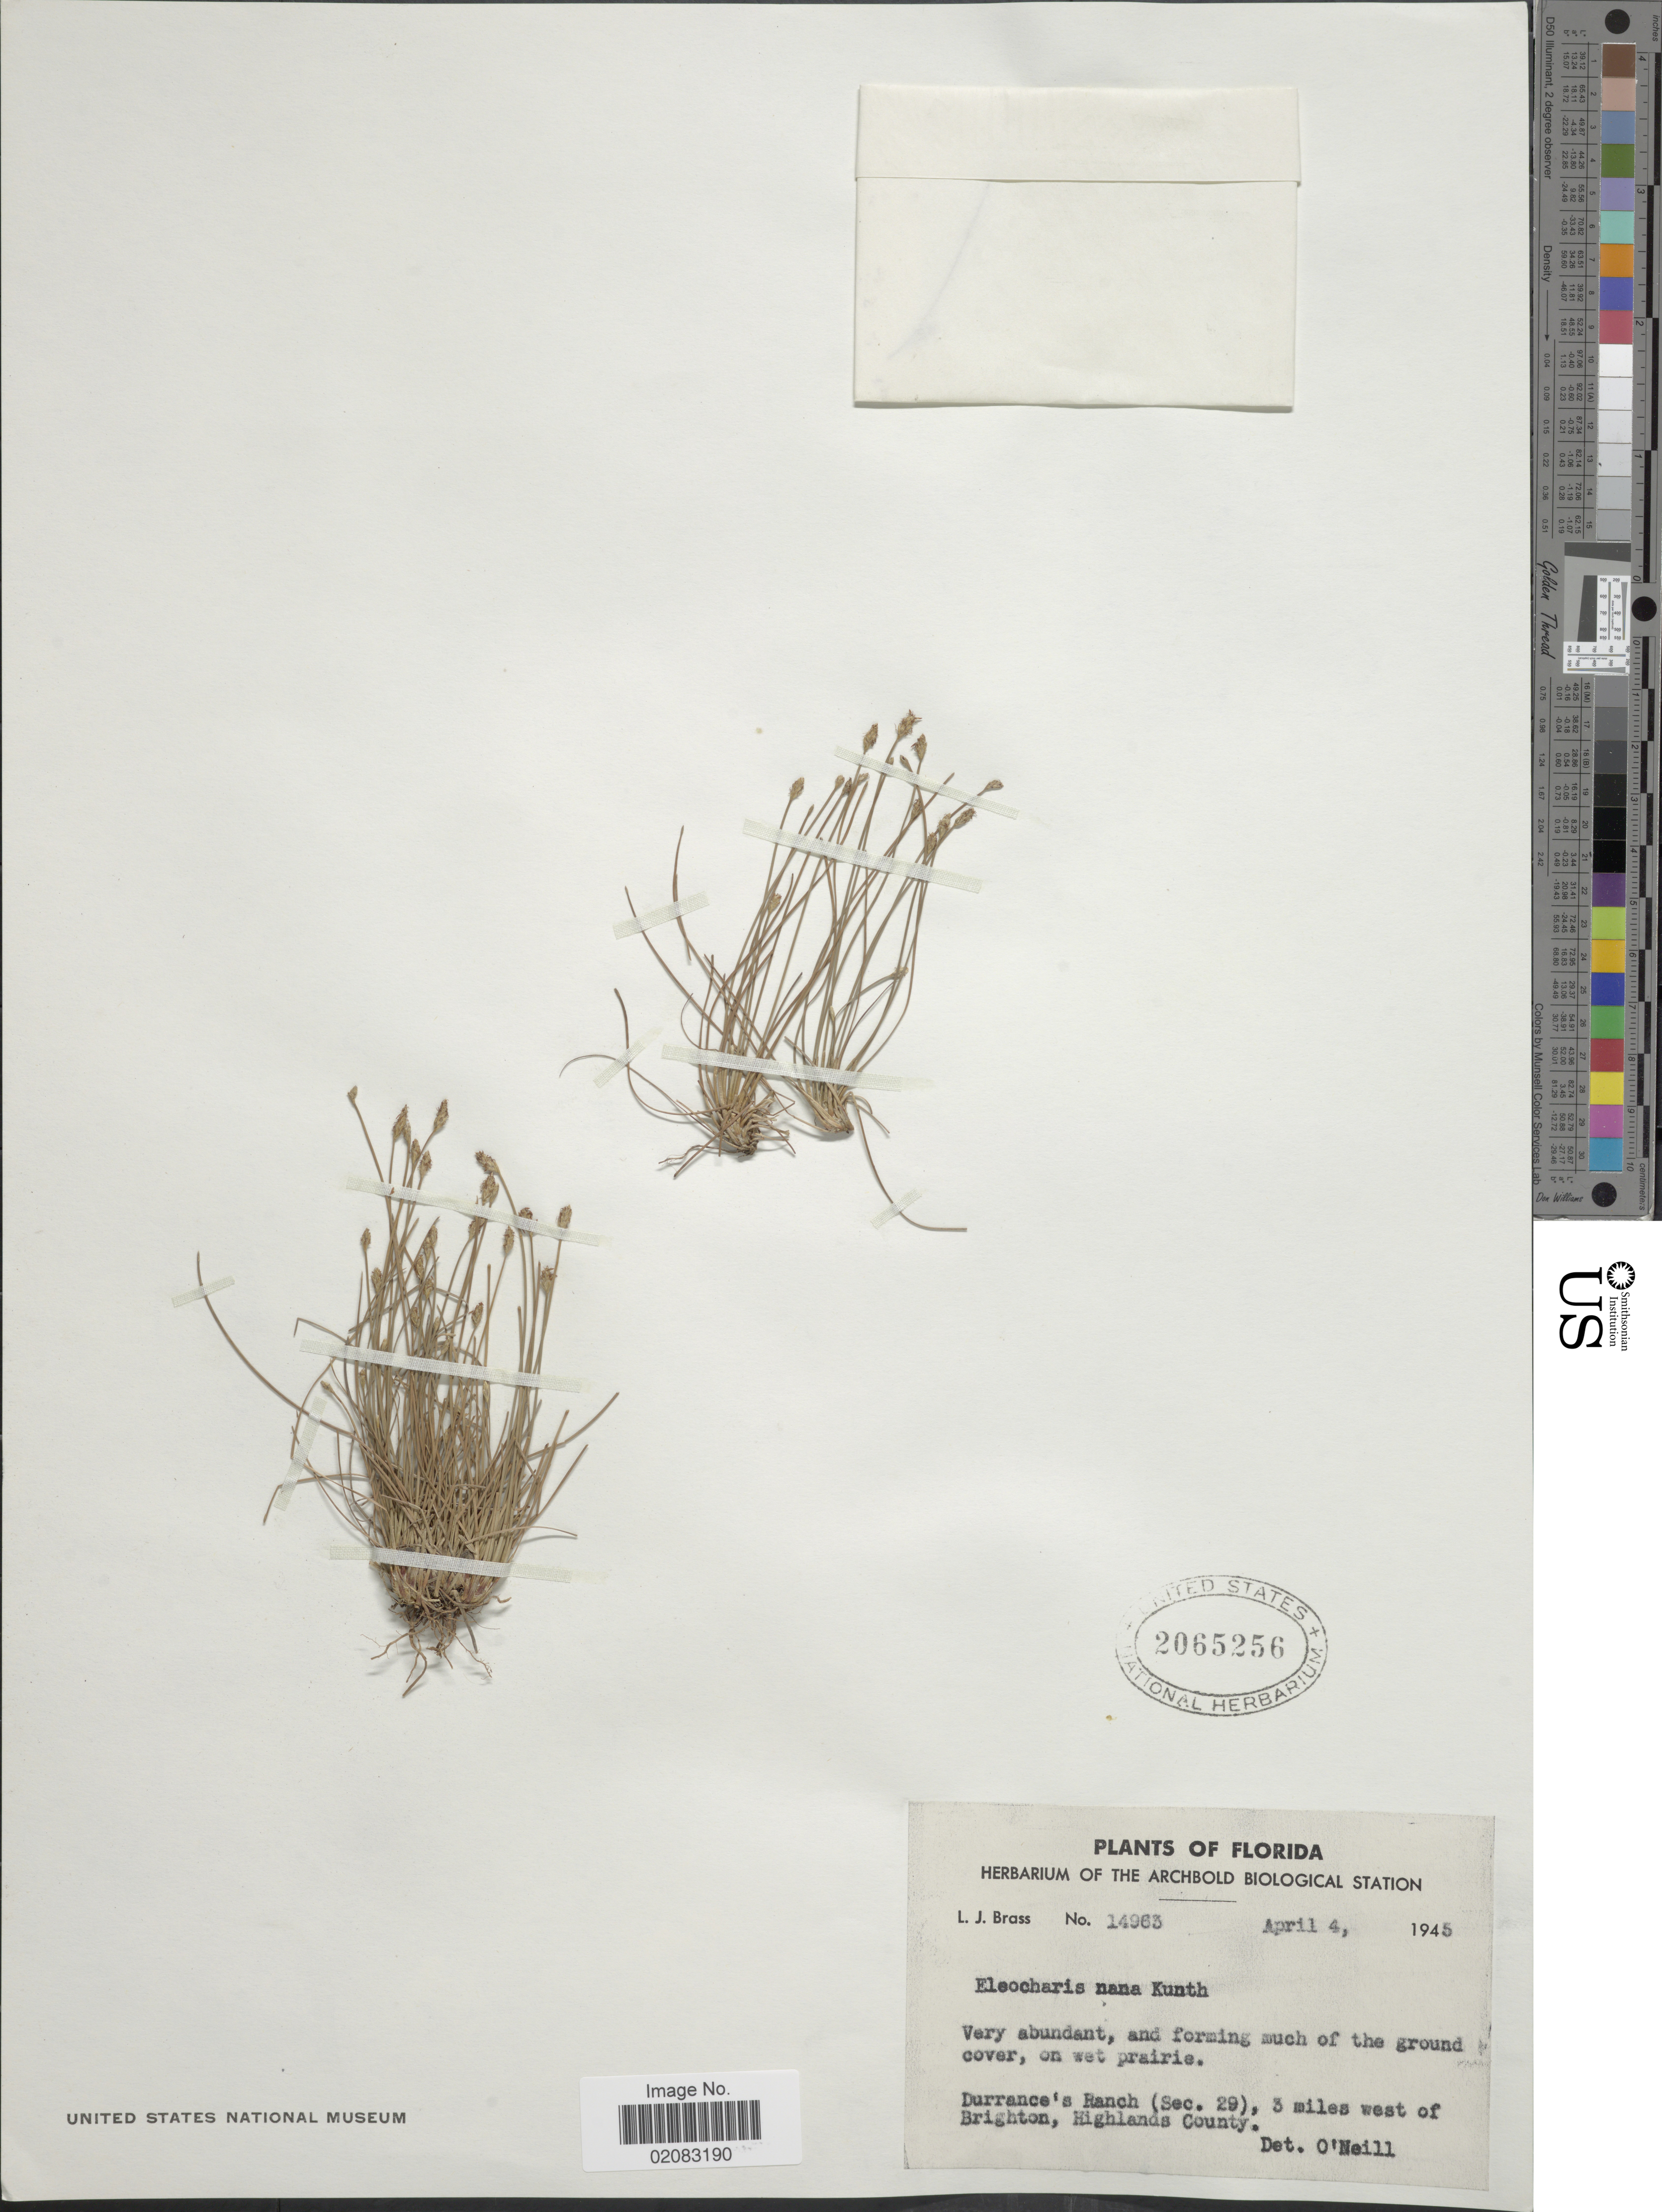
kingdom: Plantae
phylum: Tracheophyta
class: Liliopsida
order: Poales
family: Cyperaceae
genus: Eleocharis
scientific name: Eleocharis vivipara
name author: Link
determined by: Ward, Scott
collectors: L. J. Brass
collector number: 14963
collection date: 1945-04-04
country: United States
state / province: Florida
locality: Durrance's Ranch (Sec. 29), 3 miles west of Brighton, Highlands County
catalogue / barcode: US 2065256